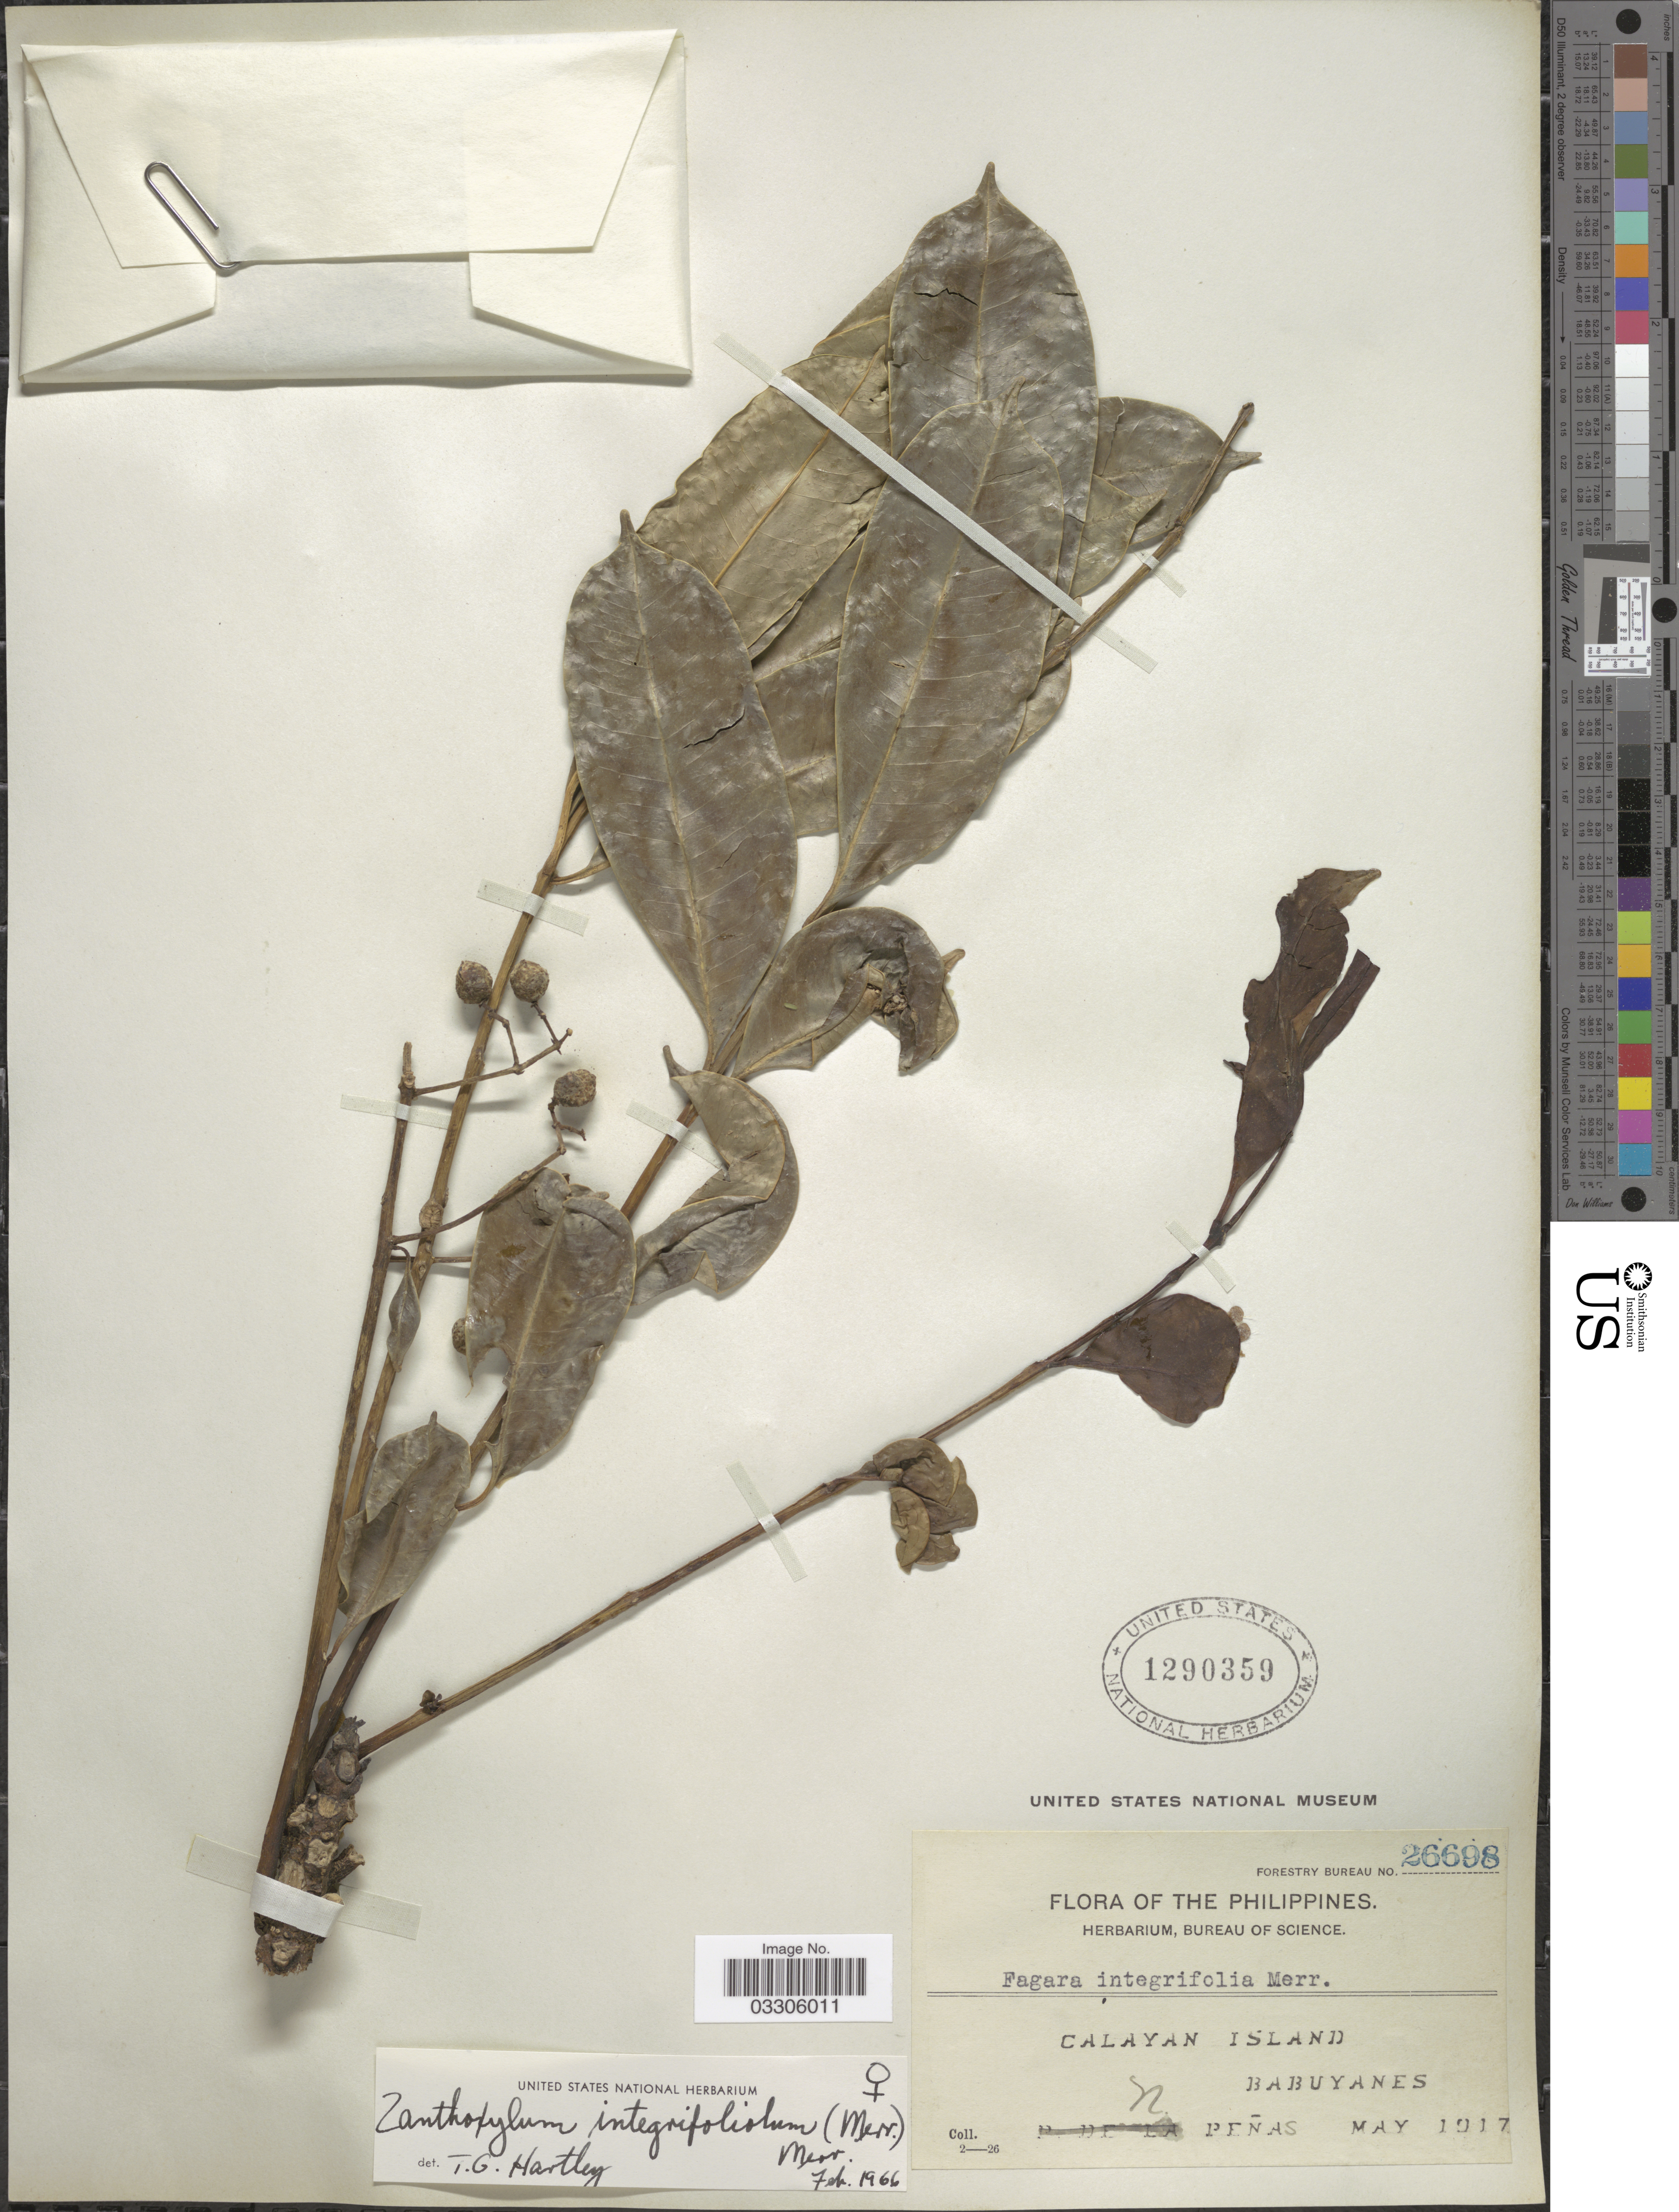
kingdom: Plantae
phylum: Tracheophyta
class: Magnoliopsida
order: Sapindales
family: Rutaceae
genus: Zanthoxylum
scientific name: Zanthoxylum integrifoliolum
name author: (Merr.) Merr.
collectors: N. Penas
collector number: Forestry Bureau 26698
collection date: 1917-05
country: Philippines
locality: Calayan Island, Babuyanes.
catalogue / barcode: US 1290359